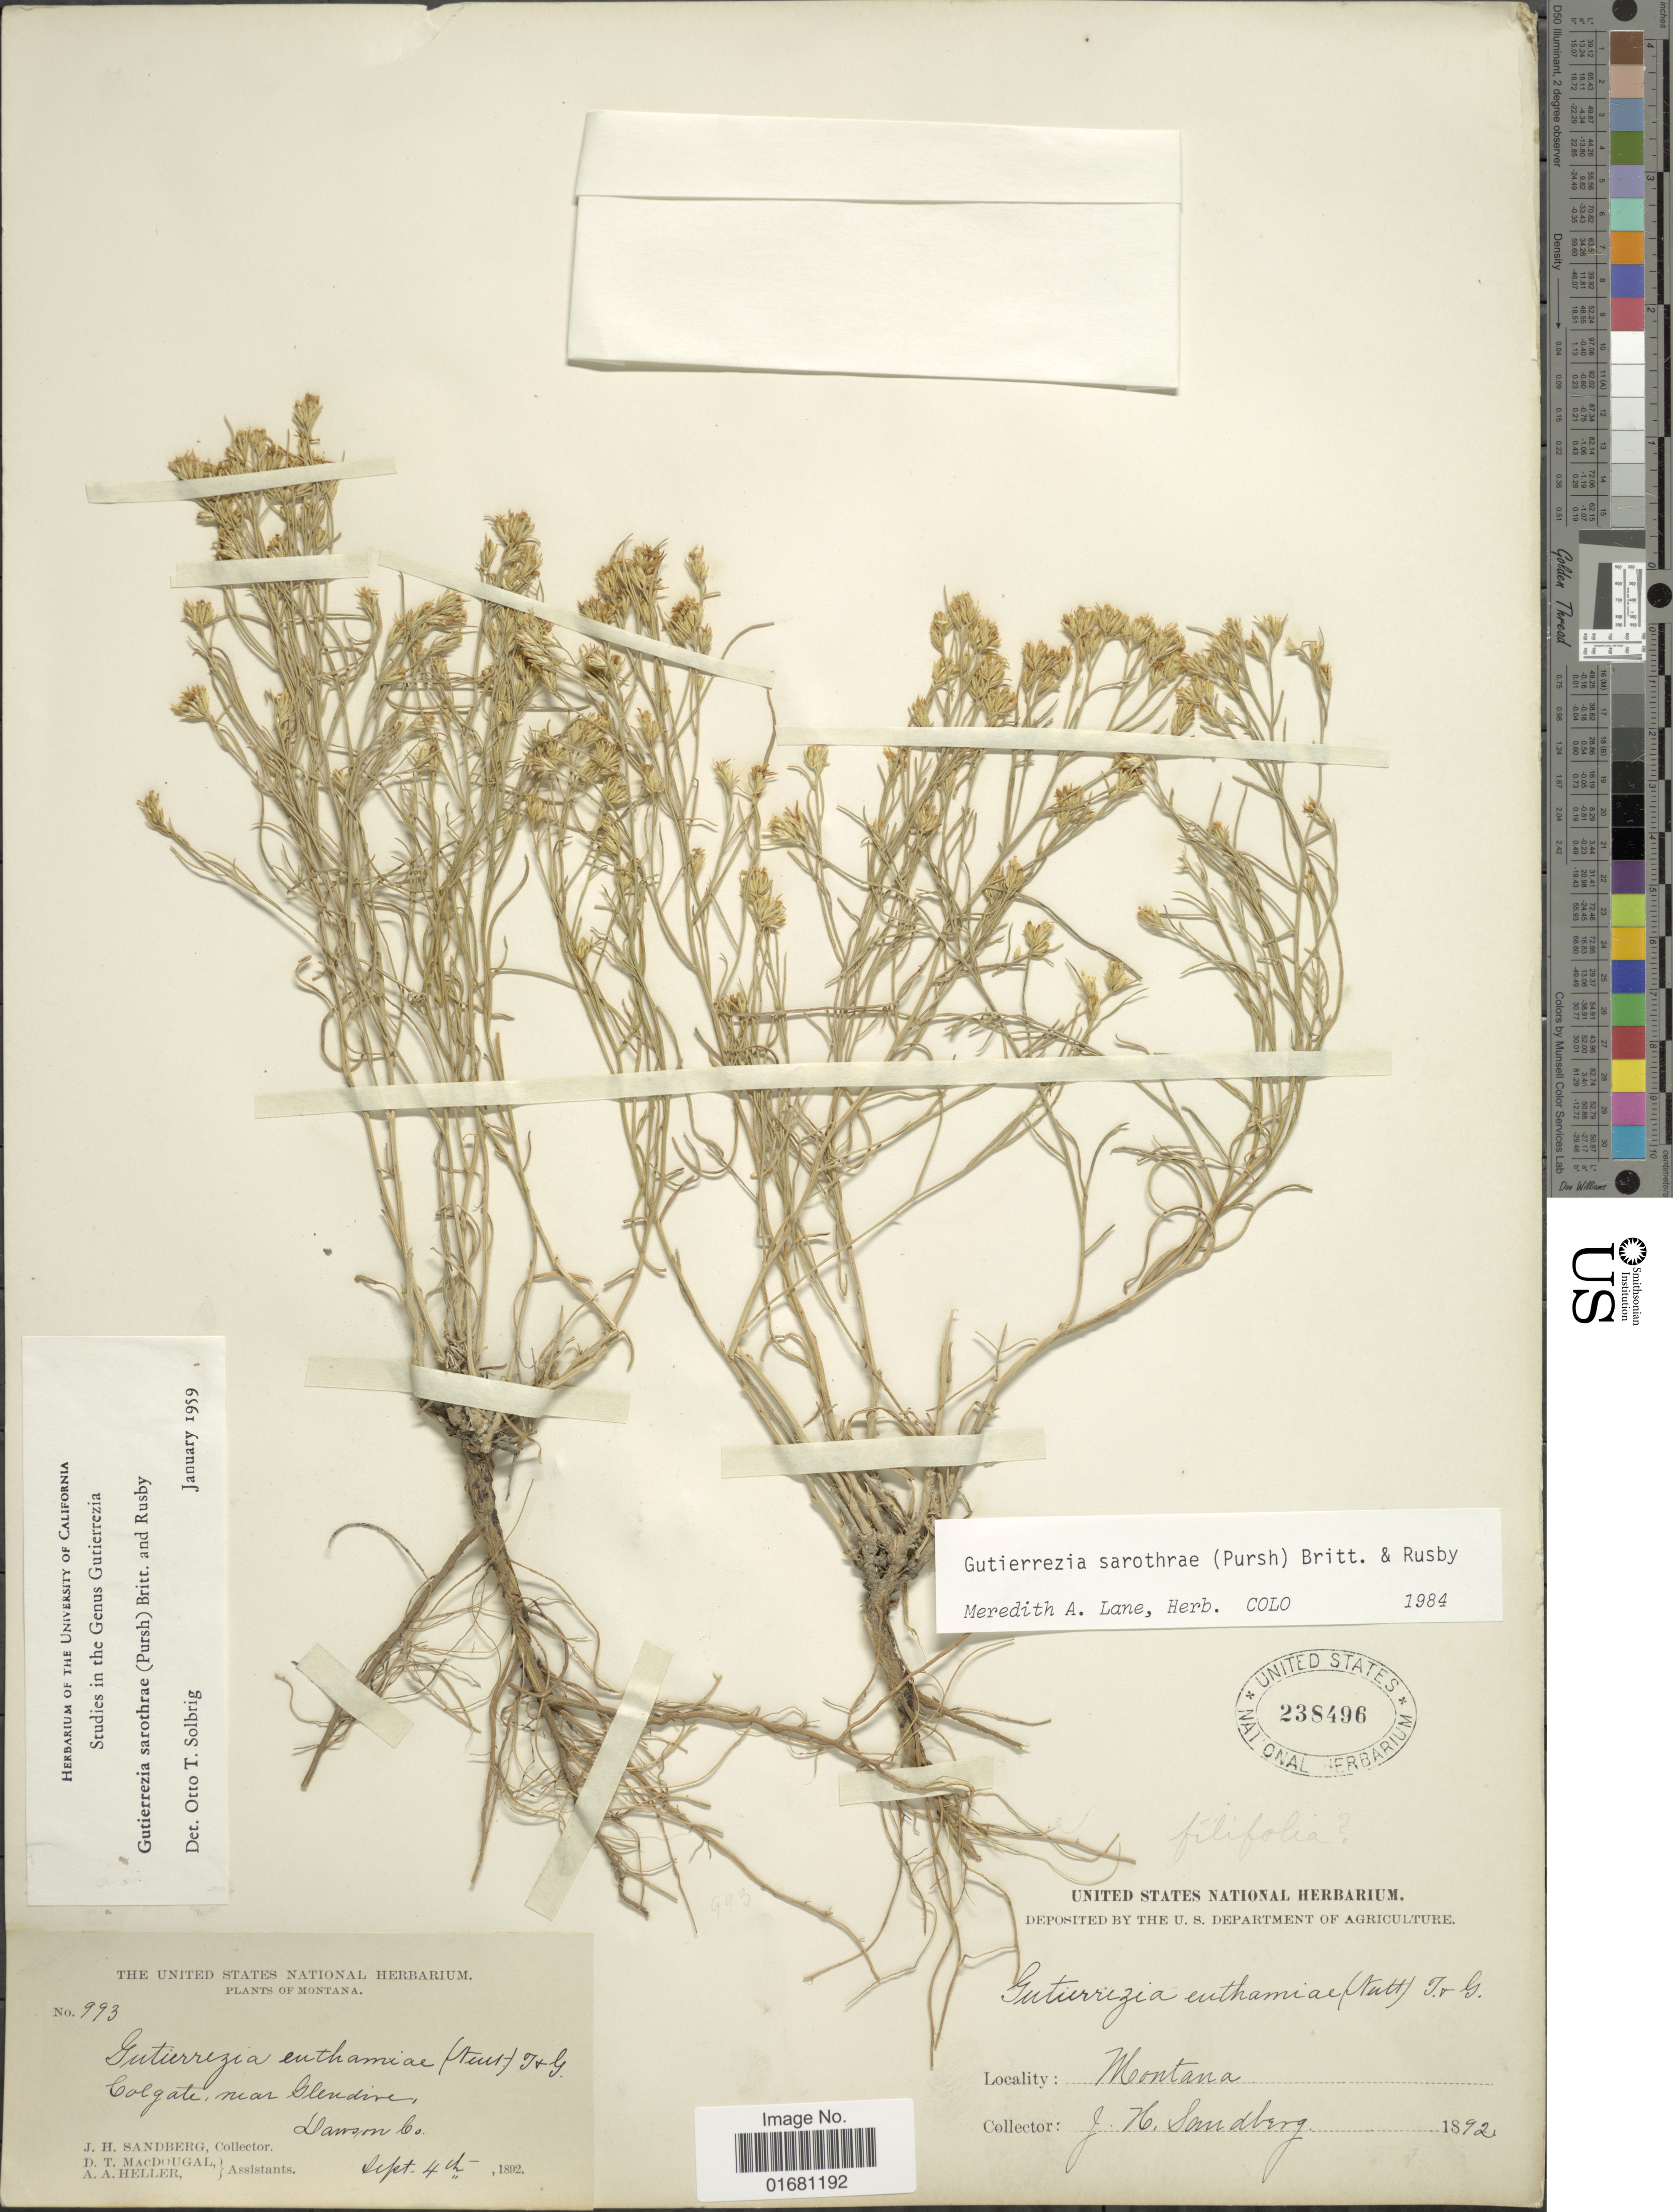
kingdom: Plantae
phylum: Tracheophyta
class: Magnoliopsida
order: Asterales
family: Asteraceae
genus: Gutierrezia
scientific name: Gutierrezia sarothrae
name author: (Pursh) Britton & Rusby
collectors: J. Sanberg, D. T. MacDougal & A. A. Heller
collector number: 993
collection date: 1892-09-04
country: United States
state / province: Montana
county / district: Dawson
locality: Colgate, near Glendive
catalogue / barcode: US 23849